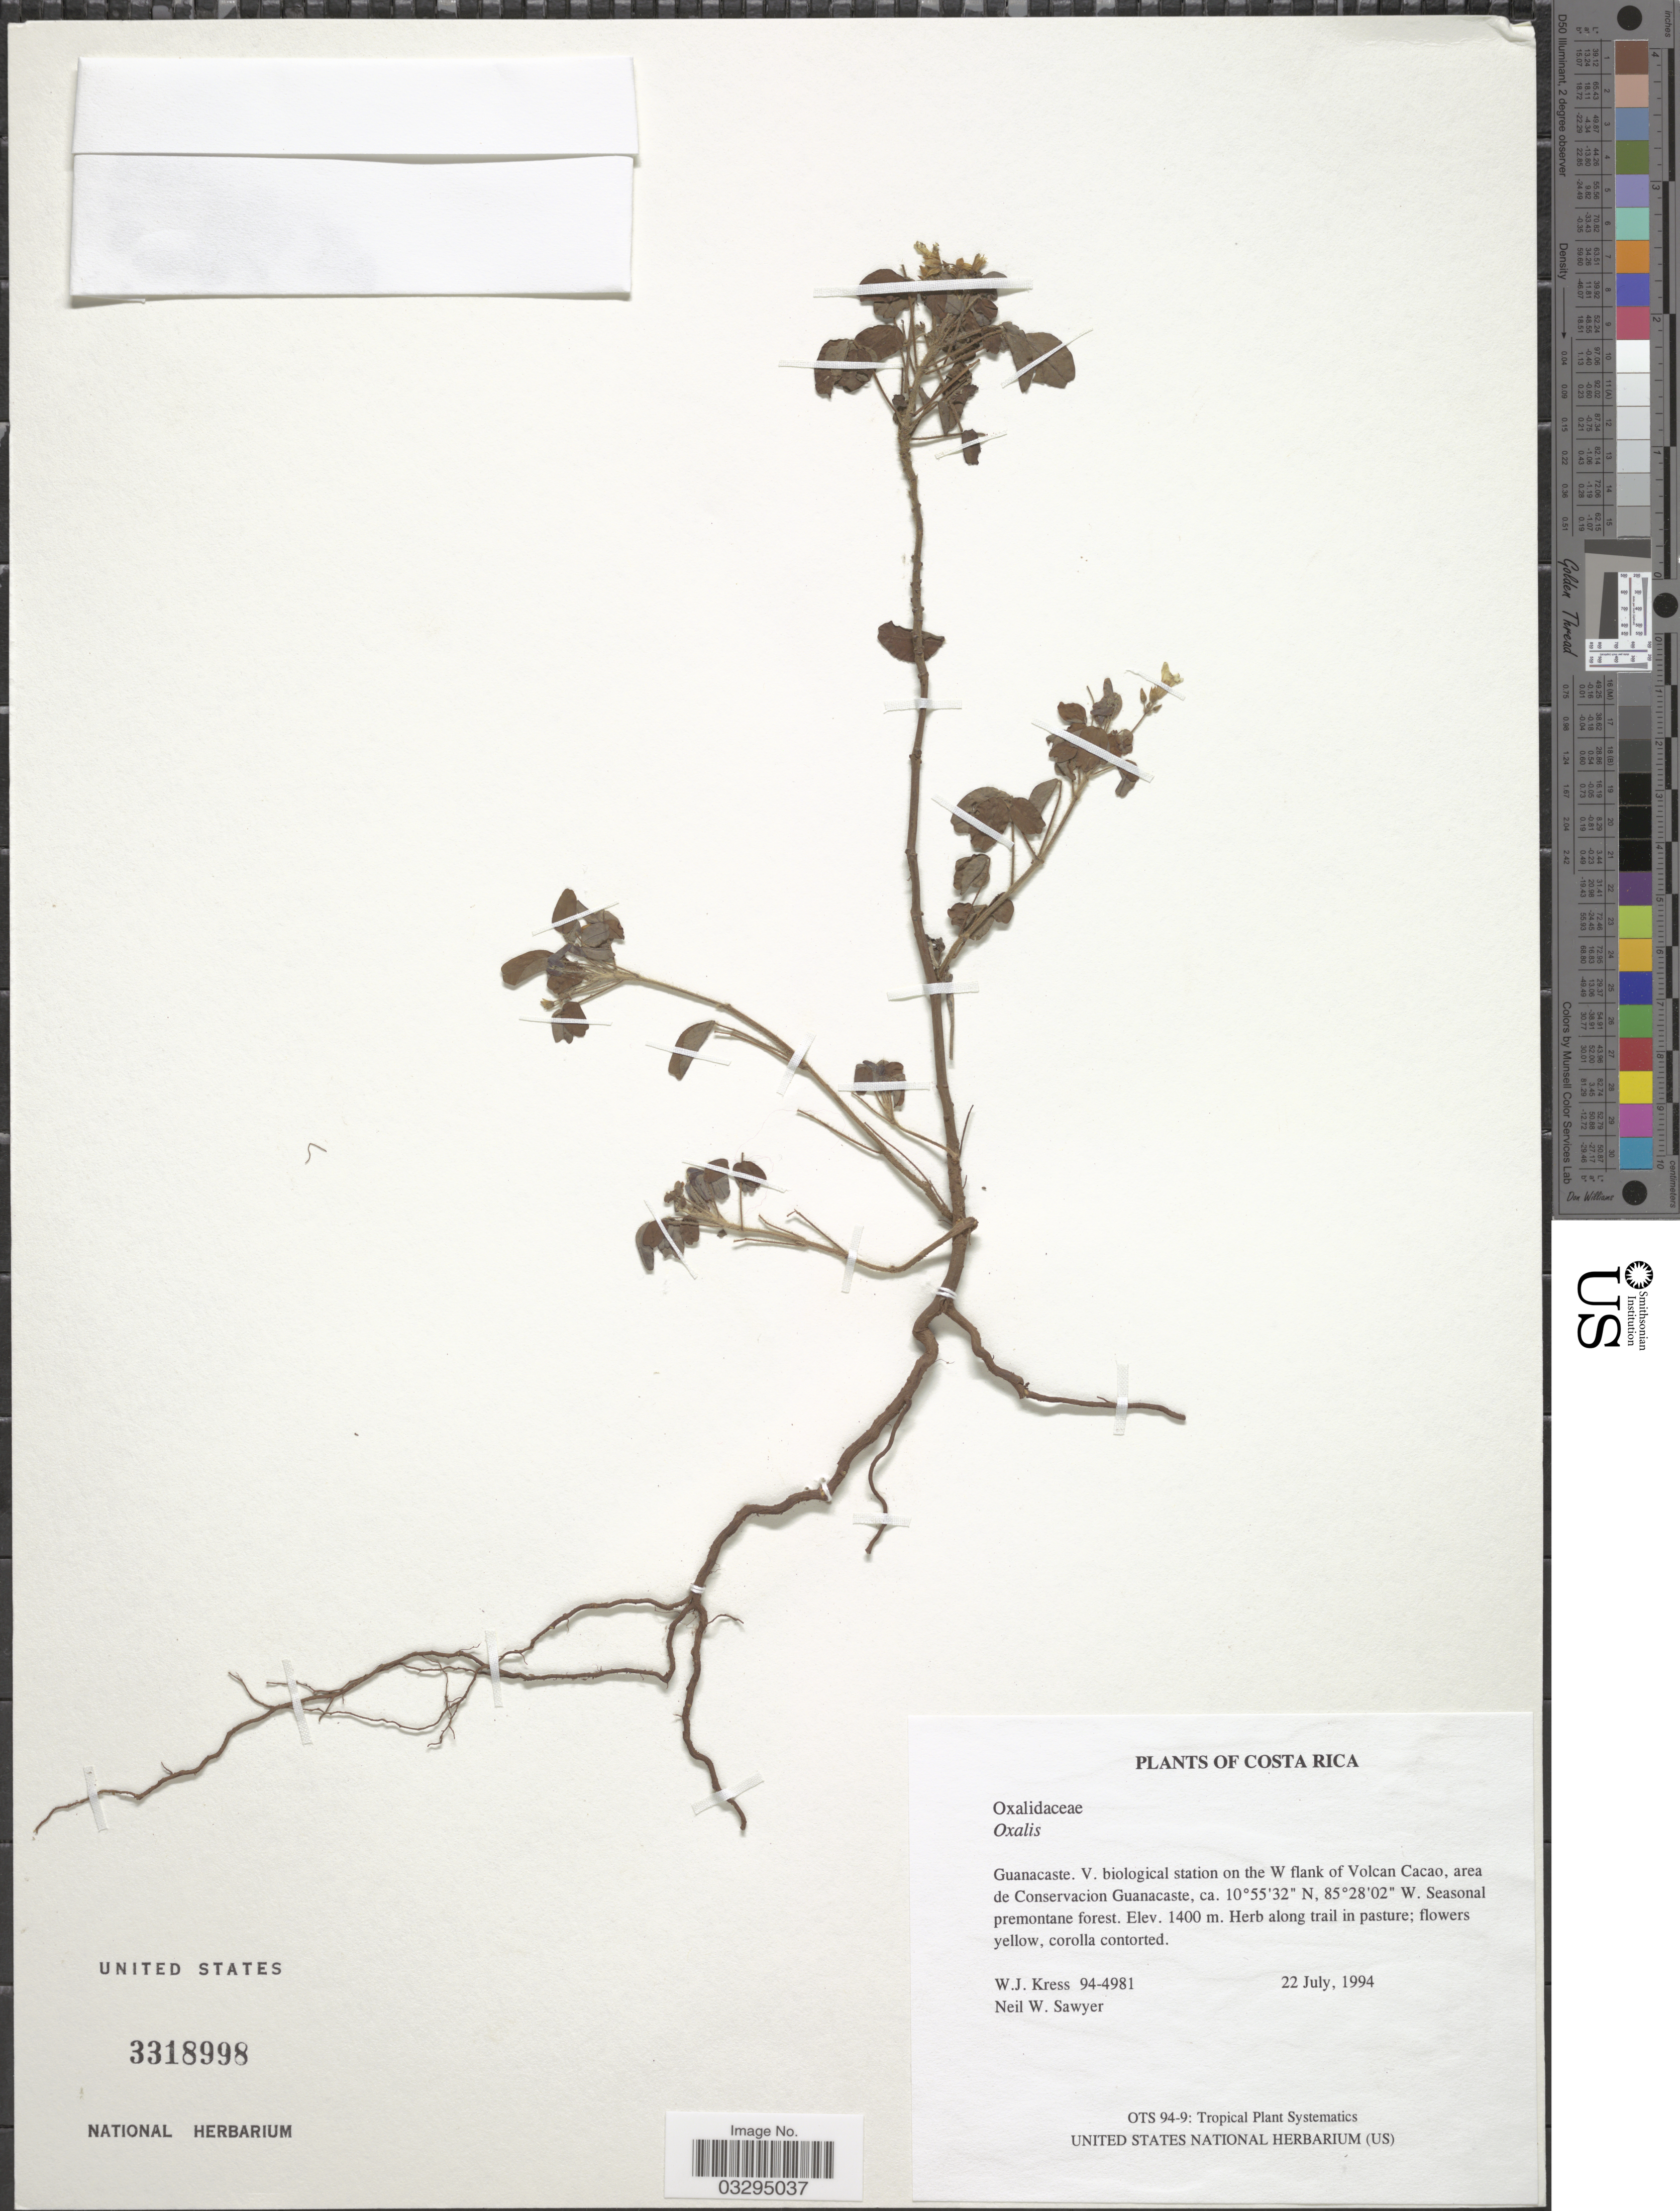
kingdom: Plantae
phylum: Tracheophyta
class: Magnoliopsida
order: Oxalidales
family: Oxalidaceae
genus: Oxalis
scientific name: Oxalis sp.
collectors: W. J. Kress & N. W. Sawyer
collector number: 94-4981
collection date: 1994-07-22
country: Costa Rica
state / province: Guanacaste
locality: V. biological station on the W flank of Volcan Cacao, area de Conservacion Guanacaste.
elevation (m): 1400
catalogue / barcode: US 3318998